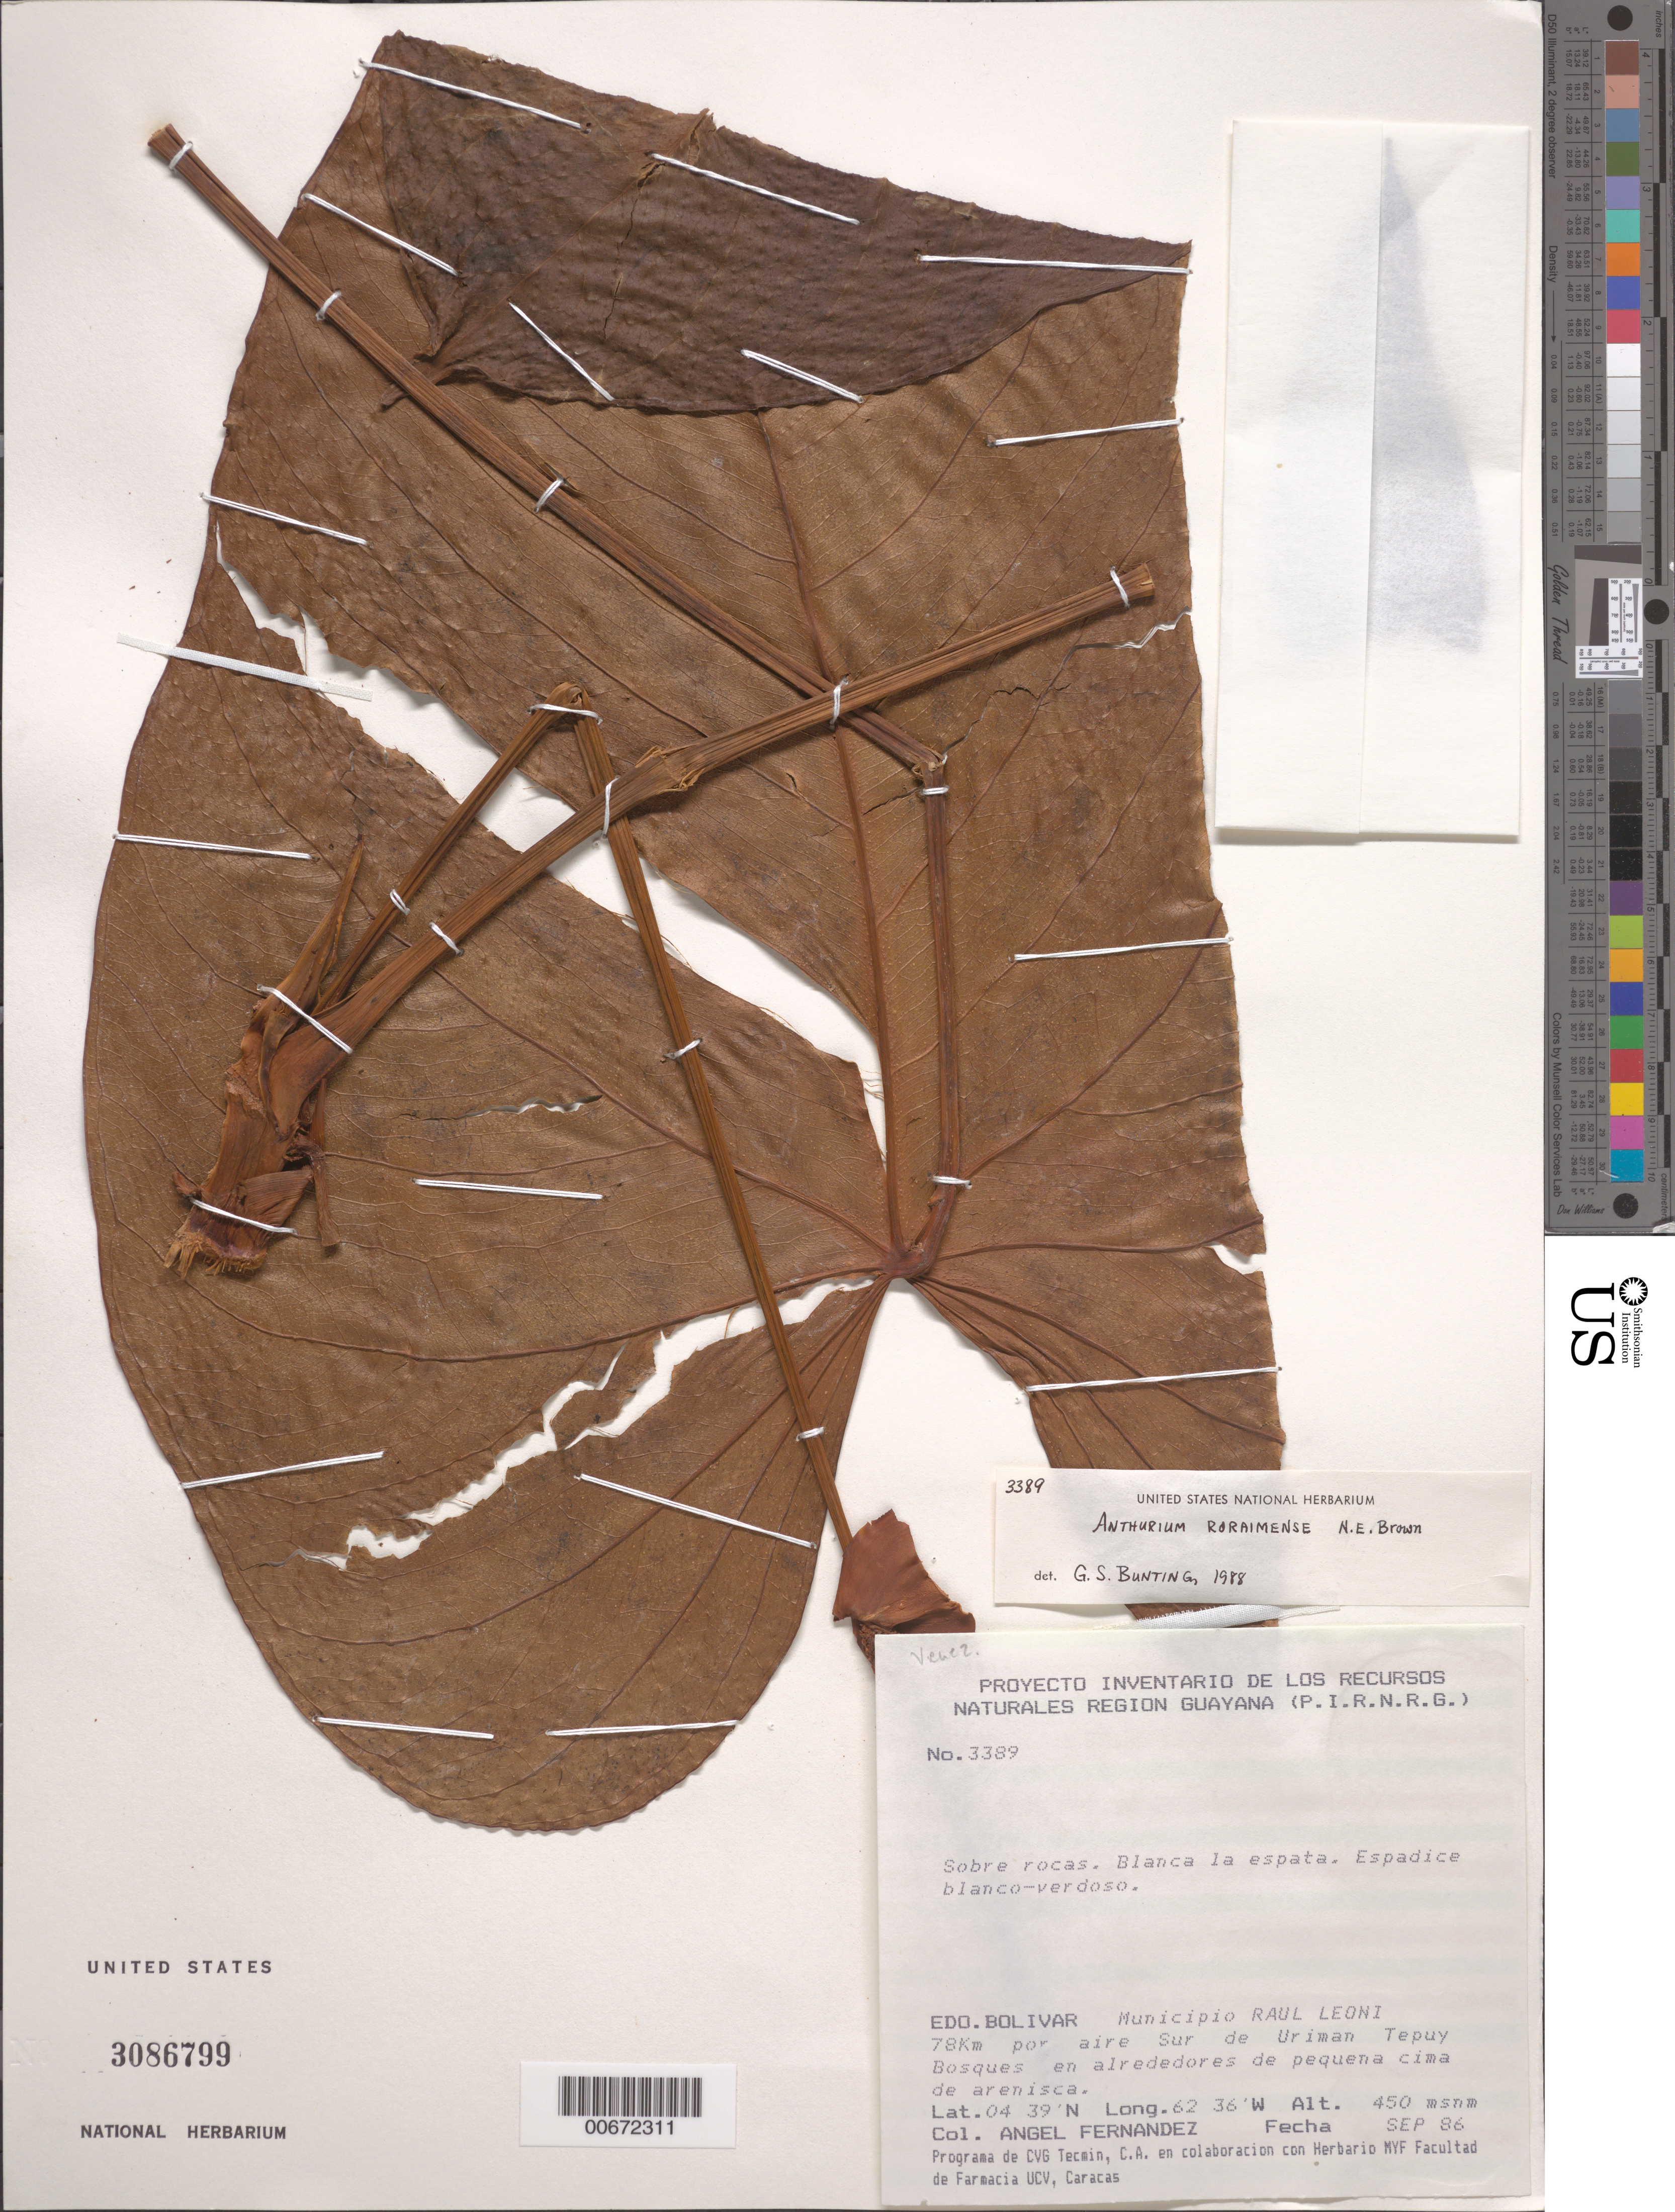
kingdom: Plantae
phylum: Tracheophyta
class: Liliopsida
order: Alismatales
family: Araceae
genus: Anthurium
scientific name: Anthurium roraimense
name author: N.E. Br. in Thurn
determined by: Bunting, G. S.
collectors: A. Fernández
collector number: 3389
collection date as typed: Sep-86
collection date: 1986-09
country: Venezuela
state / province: Bolívar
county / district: Angostura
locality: Mun. Raúl Leoni [=Angostura], 78 km by air S of Uriman tepuí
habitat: Forest on plain, around small sandstone summit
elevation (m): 410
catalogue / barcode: US 3086799